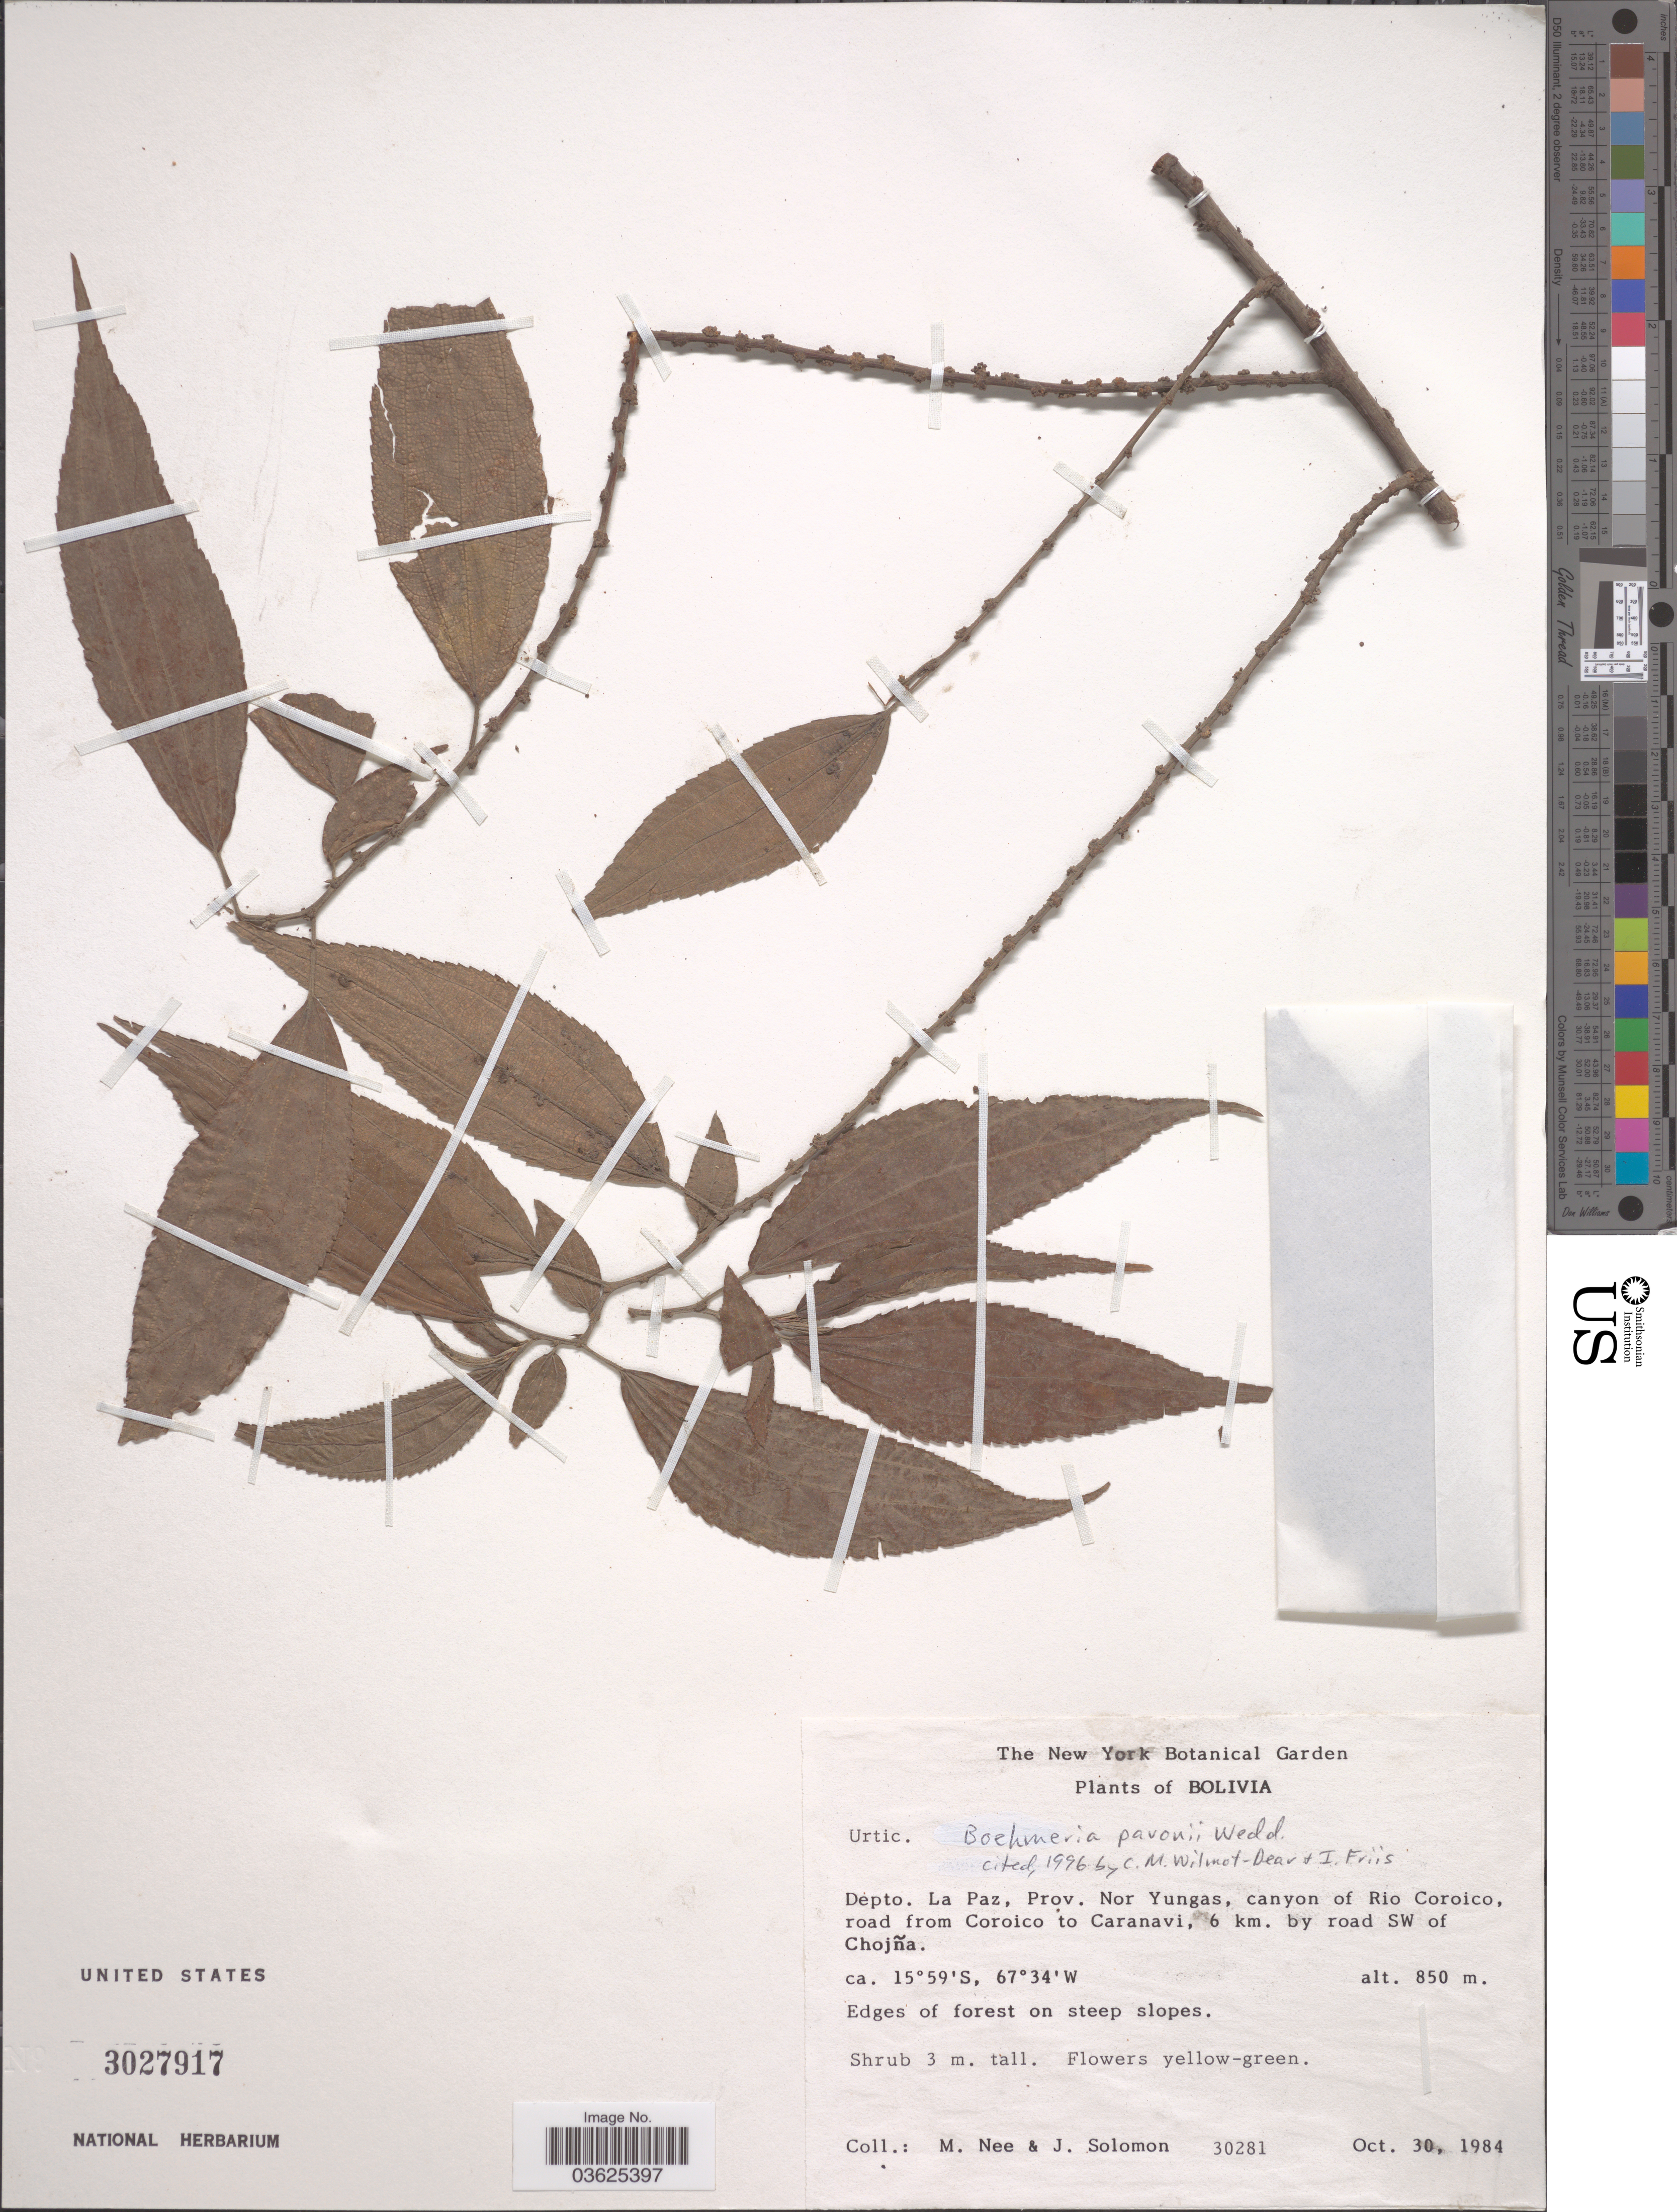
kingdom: Plantae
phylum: Tracheophyta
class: Magnoliopsida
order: Rosales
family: Urticaceae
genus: Boehmeria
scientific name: Boehmeria pavonii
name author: Wedd.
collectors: M. Nee & J. Solomon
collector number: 30281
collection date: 1984-10-30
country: Bolivia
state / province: La Paz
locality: Depto. La Paz. Nor Yungas, canyon of Rio Coroico, road from Coroico to Caranavi, 6 km. by road SW of Chojña.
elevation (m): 850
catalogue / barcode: US 3027917